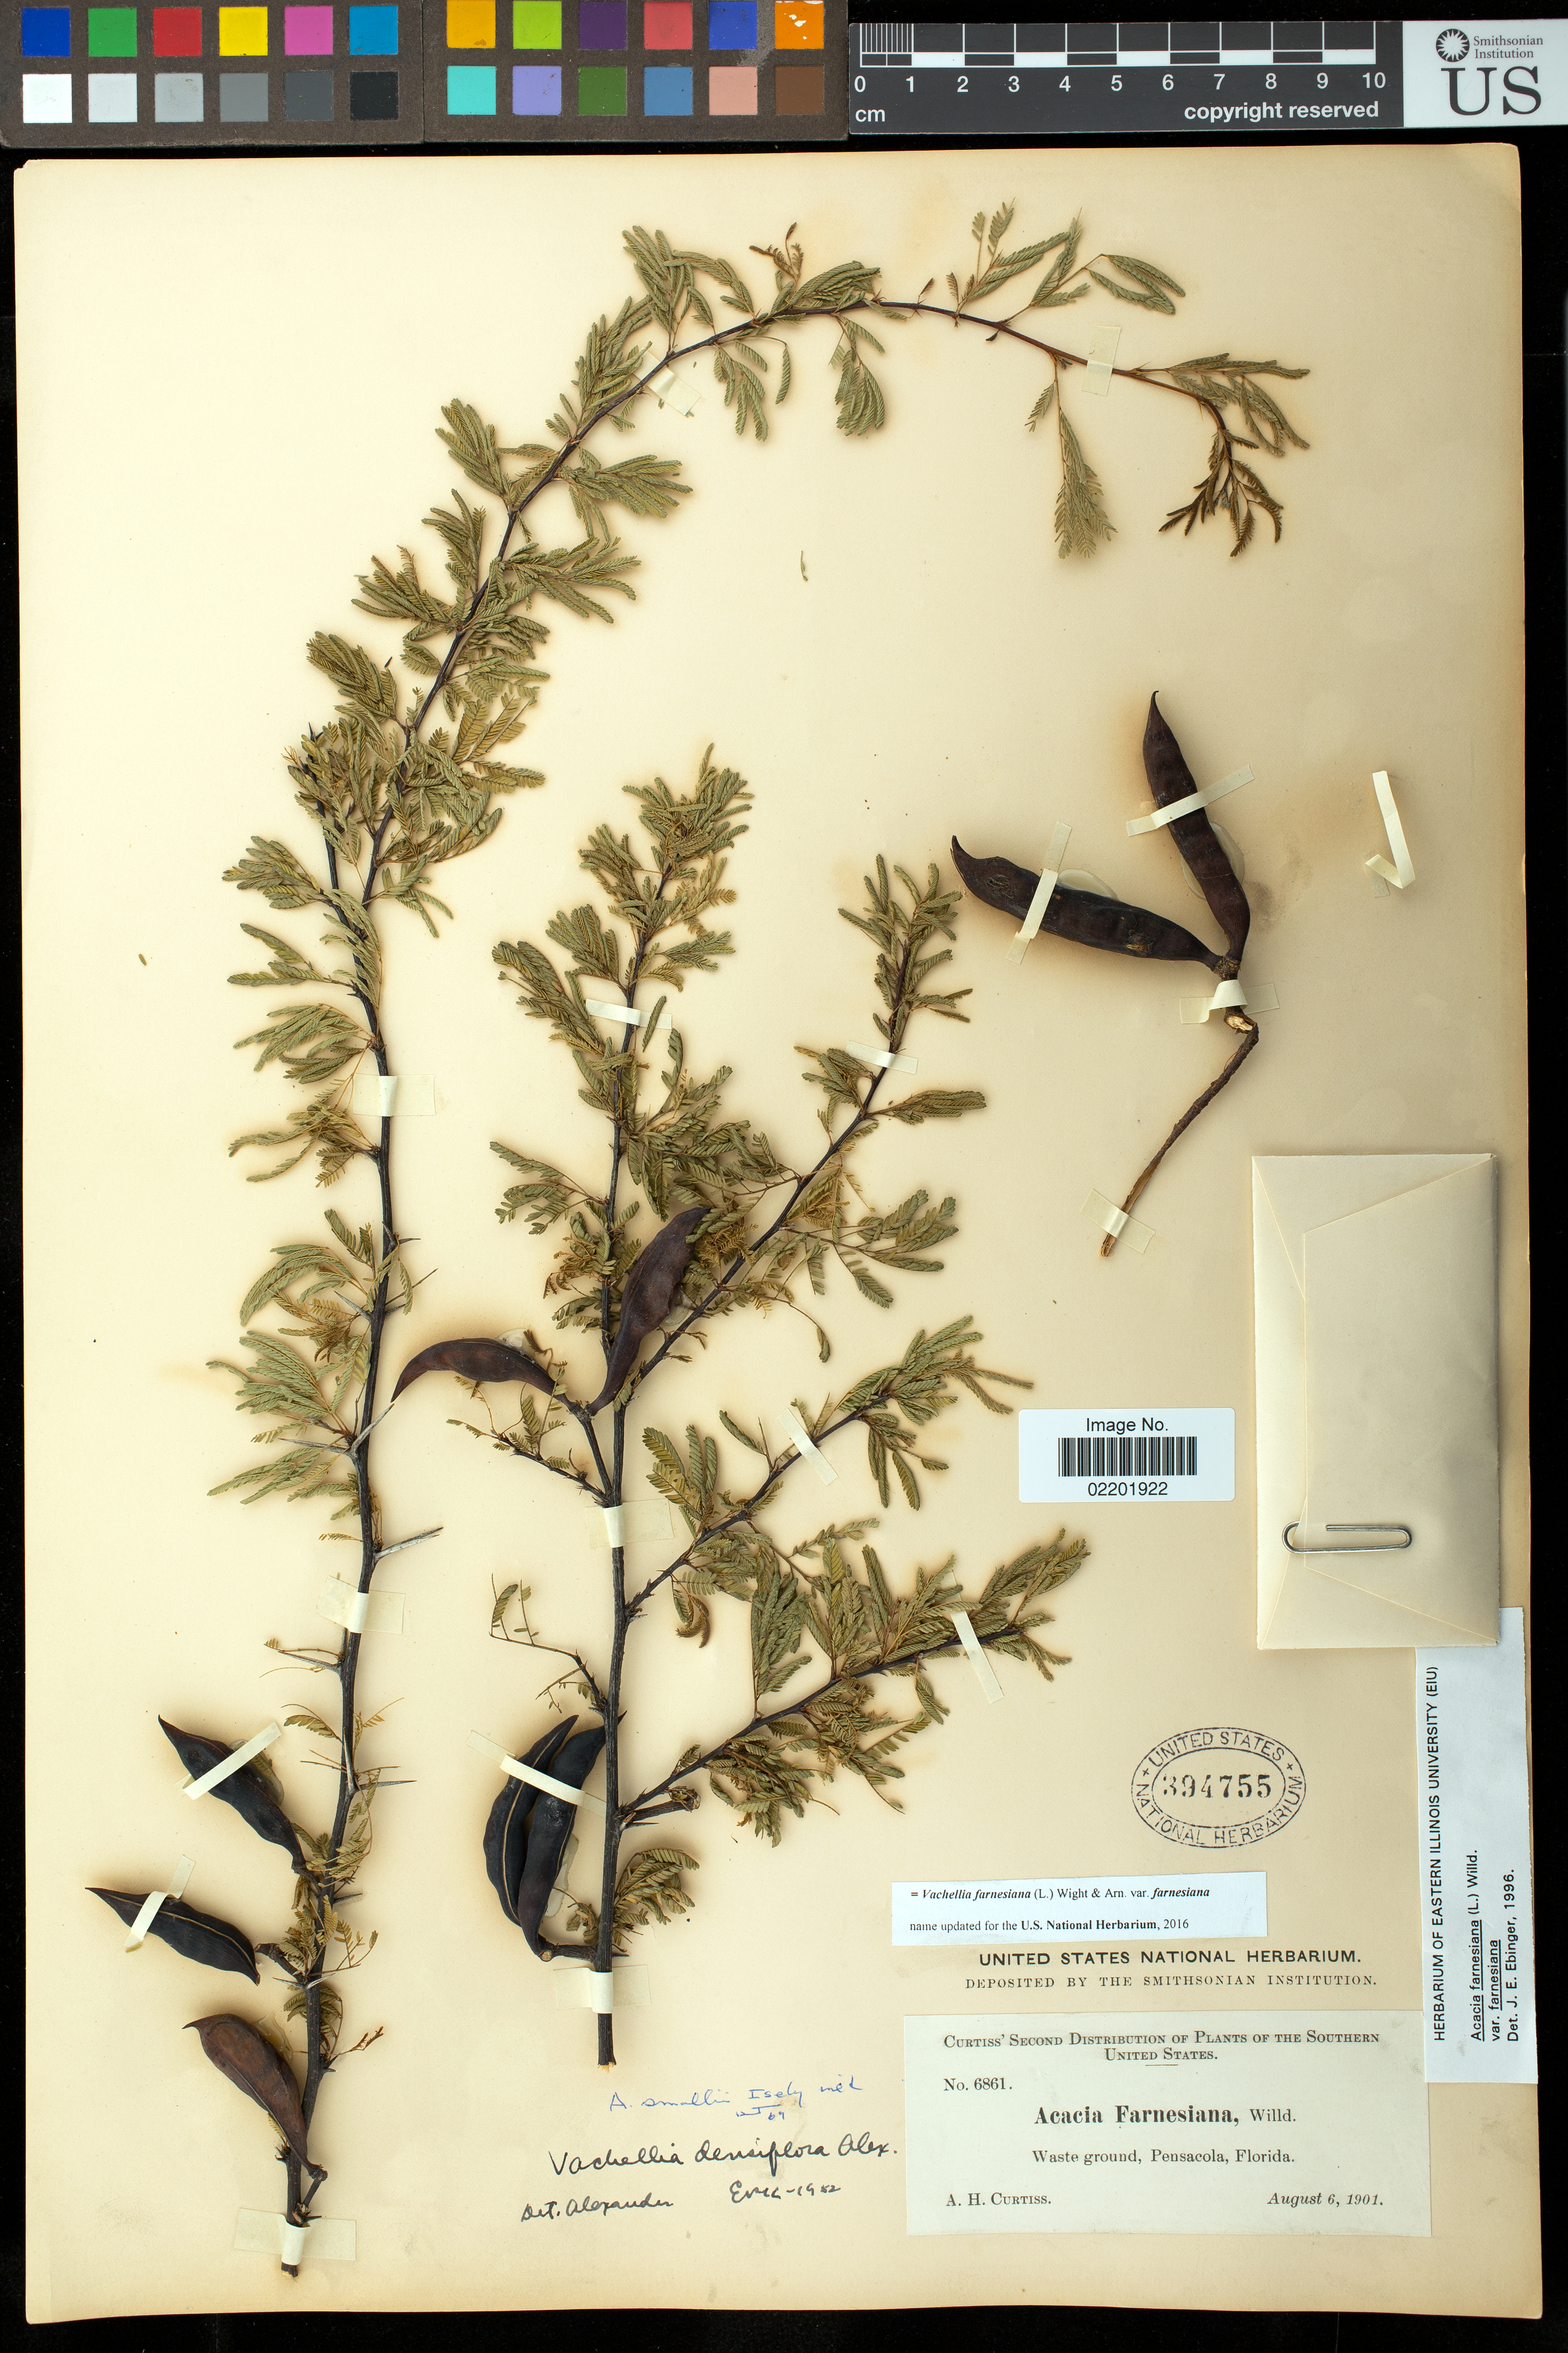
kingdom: Plantae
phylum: Tracheophyta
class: Magnoliopsida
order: Fabales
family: Fabaceae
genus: Vachellia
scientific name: Vachellia farnesiana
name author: (L.) Wight & Arn.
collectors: A. H. Curtiss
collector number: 6861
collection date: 1901-08-06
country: United States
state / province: Florida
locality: Southern United States, Pensacola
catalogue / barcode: US 394755